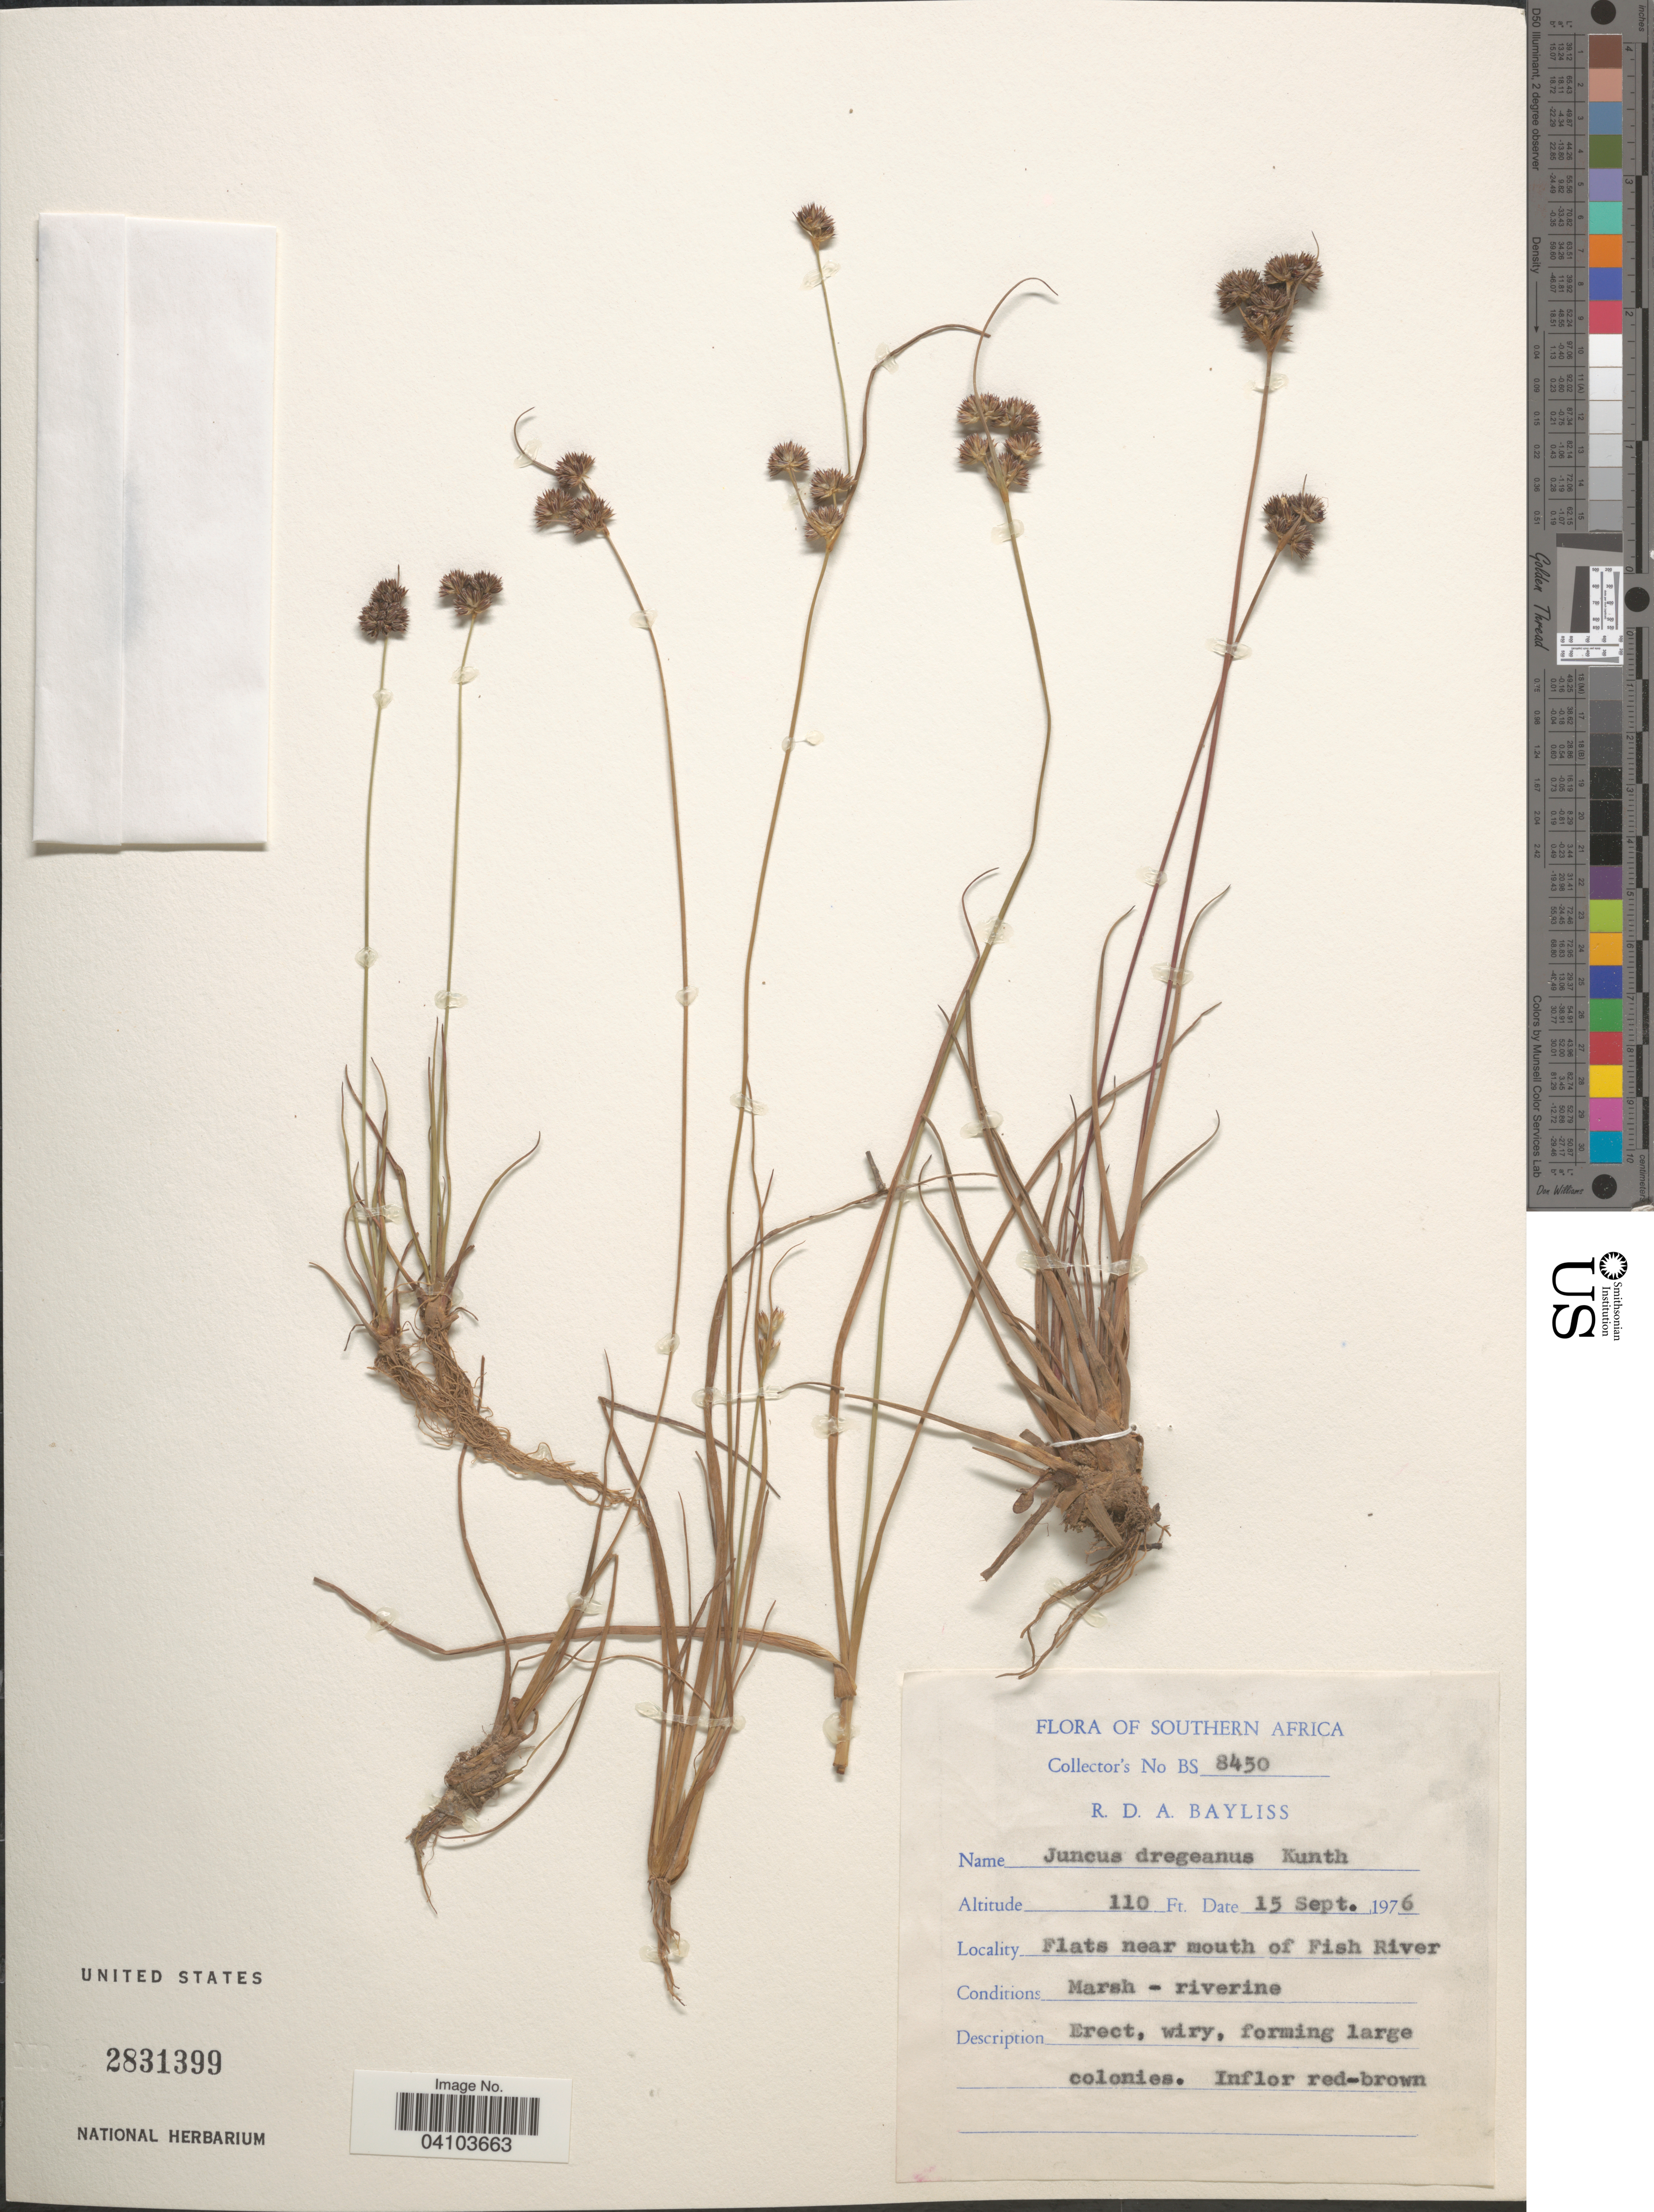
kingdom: Plantae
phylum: Tracheophyta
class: Liliopsida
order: Poales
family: Juncaceae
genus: Juncus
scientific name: Juncus dregeanus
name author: Hochst.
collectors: R. Bayliss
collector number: BS8450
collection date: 1976-09-15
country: South Africa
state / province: Eastern Cape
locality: Southern Africa. Flats near mouth of Fish River.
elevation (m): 34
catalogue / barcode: US 2831399